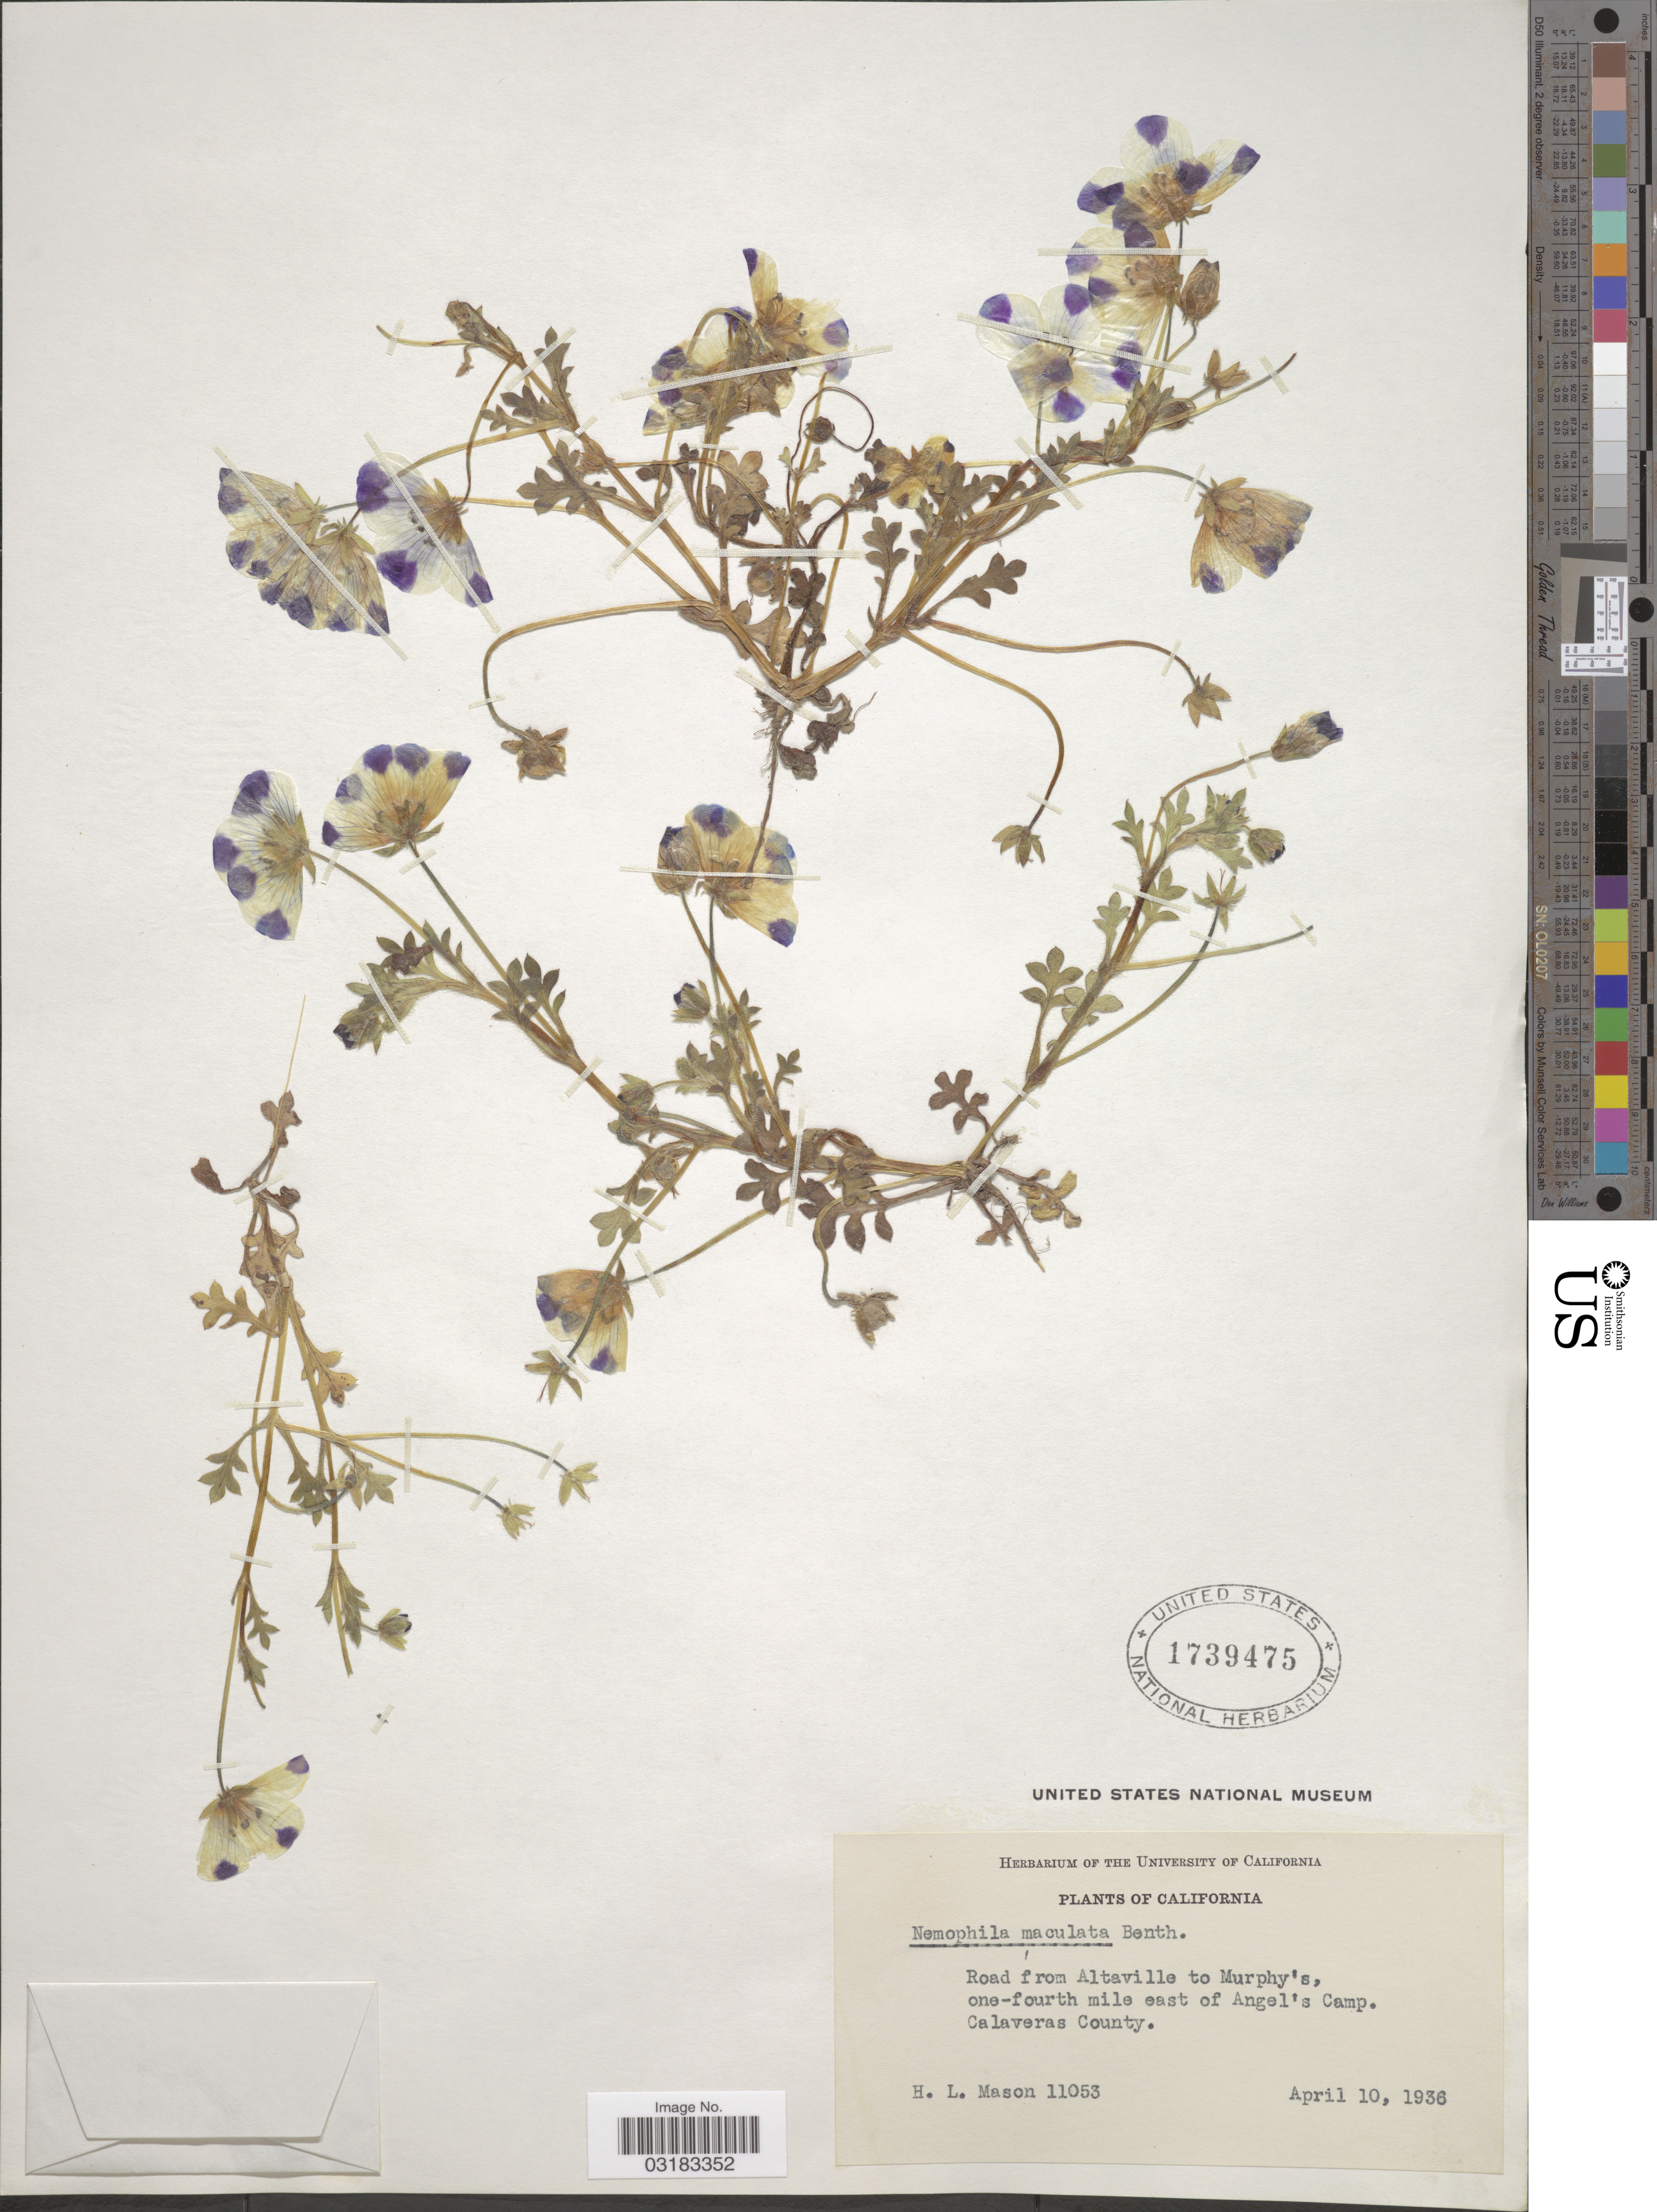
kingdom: Plantae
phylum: Tracheophyta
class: Magnoliopsida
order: Boraginales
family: Hydrophyllaceae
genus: Nemophila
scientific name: Nemophila maculata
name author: Benth. ex Lindl.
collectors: H. L. Mason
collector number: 11053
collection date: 1936-04-10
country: United States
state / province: California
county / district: Calaveras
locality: Road from Altaville to Murphy's, one-fourth mile east of Angel's Camp. Calaveras County.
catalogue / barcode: US 1739475